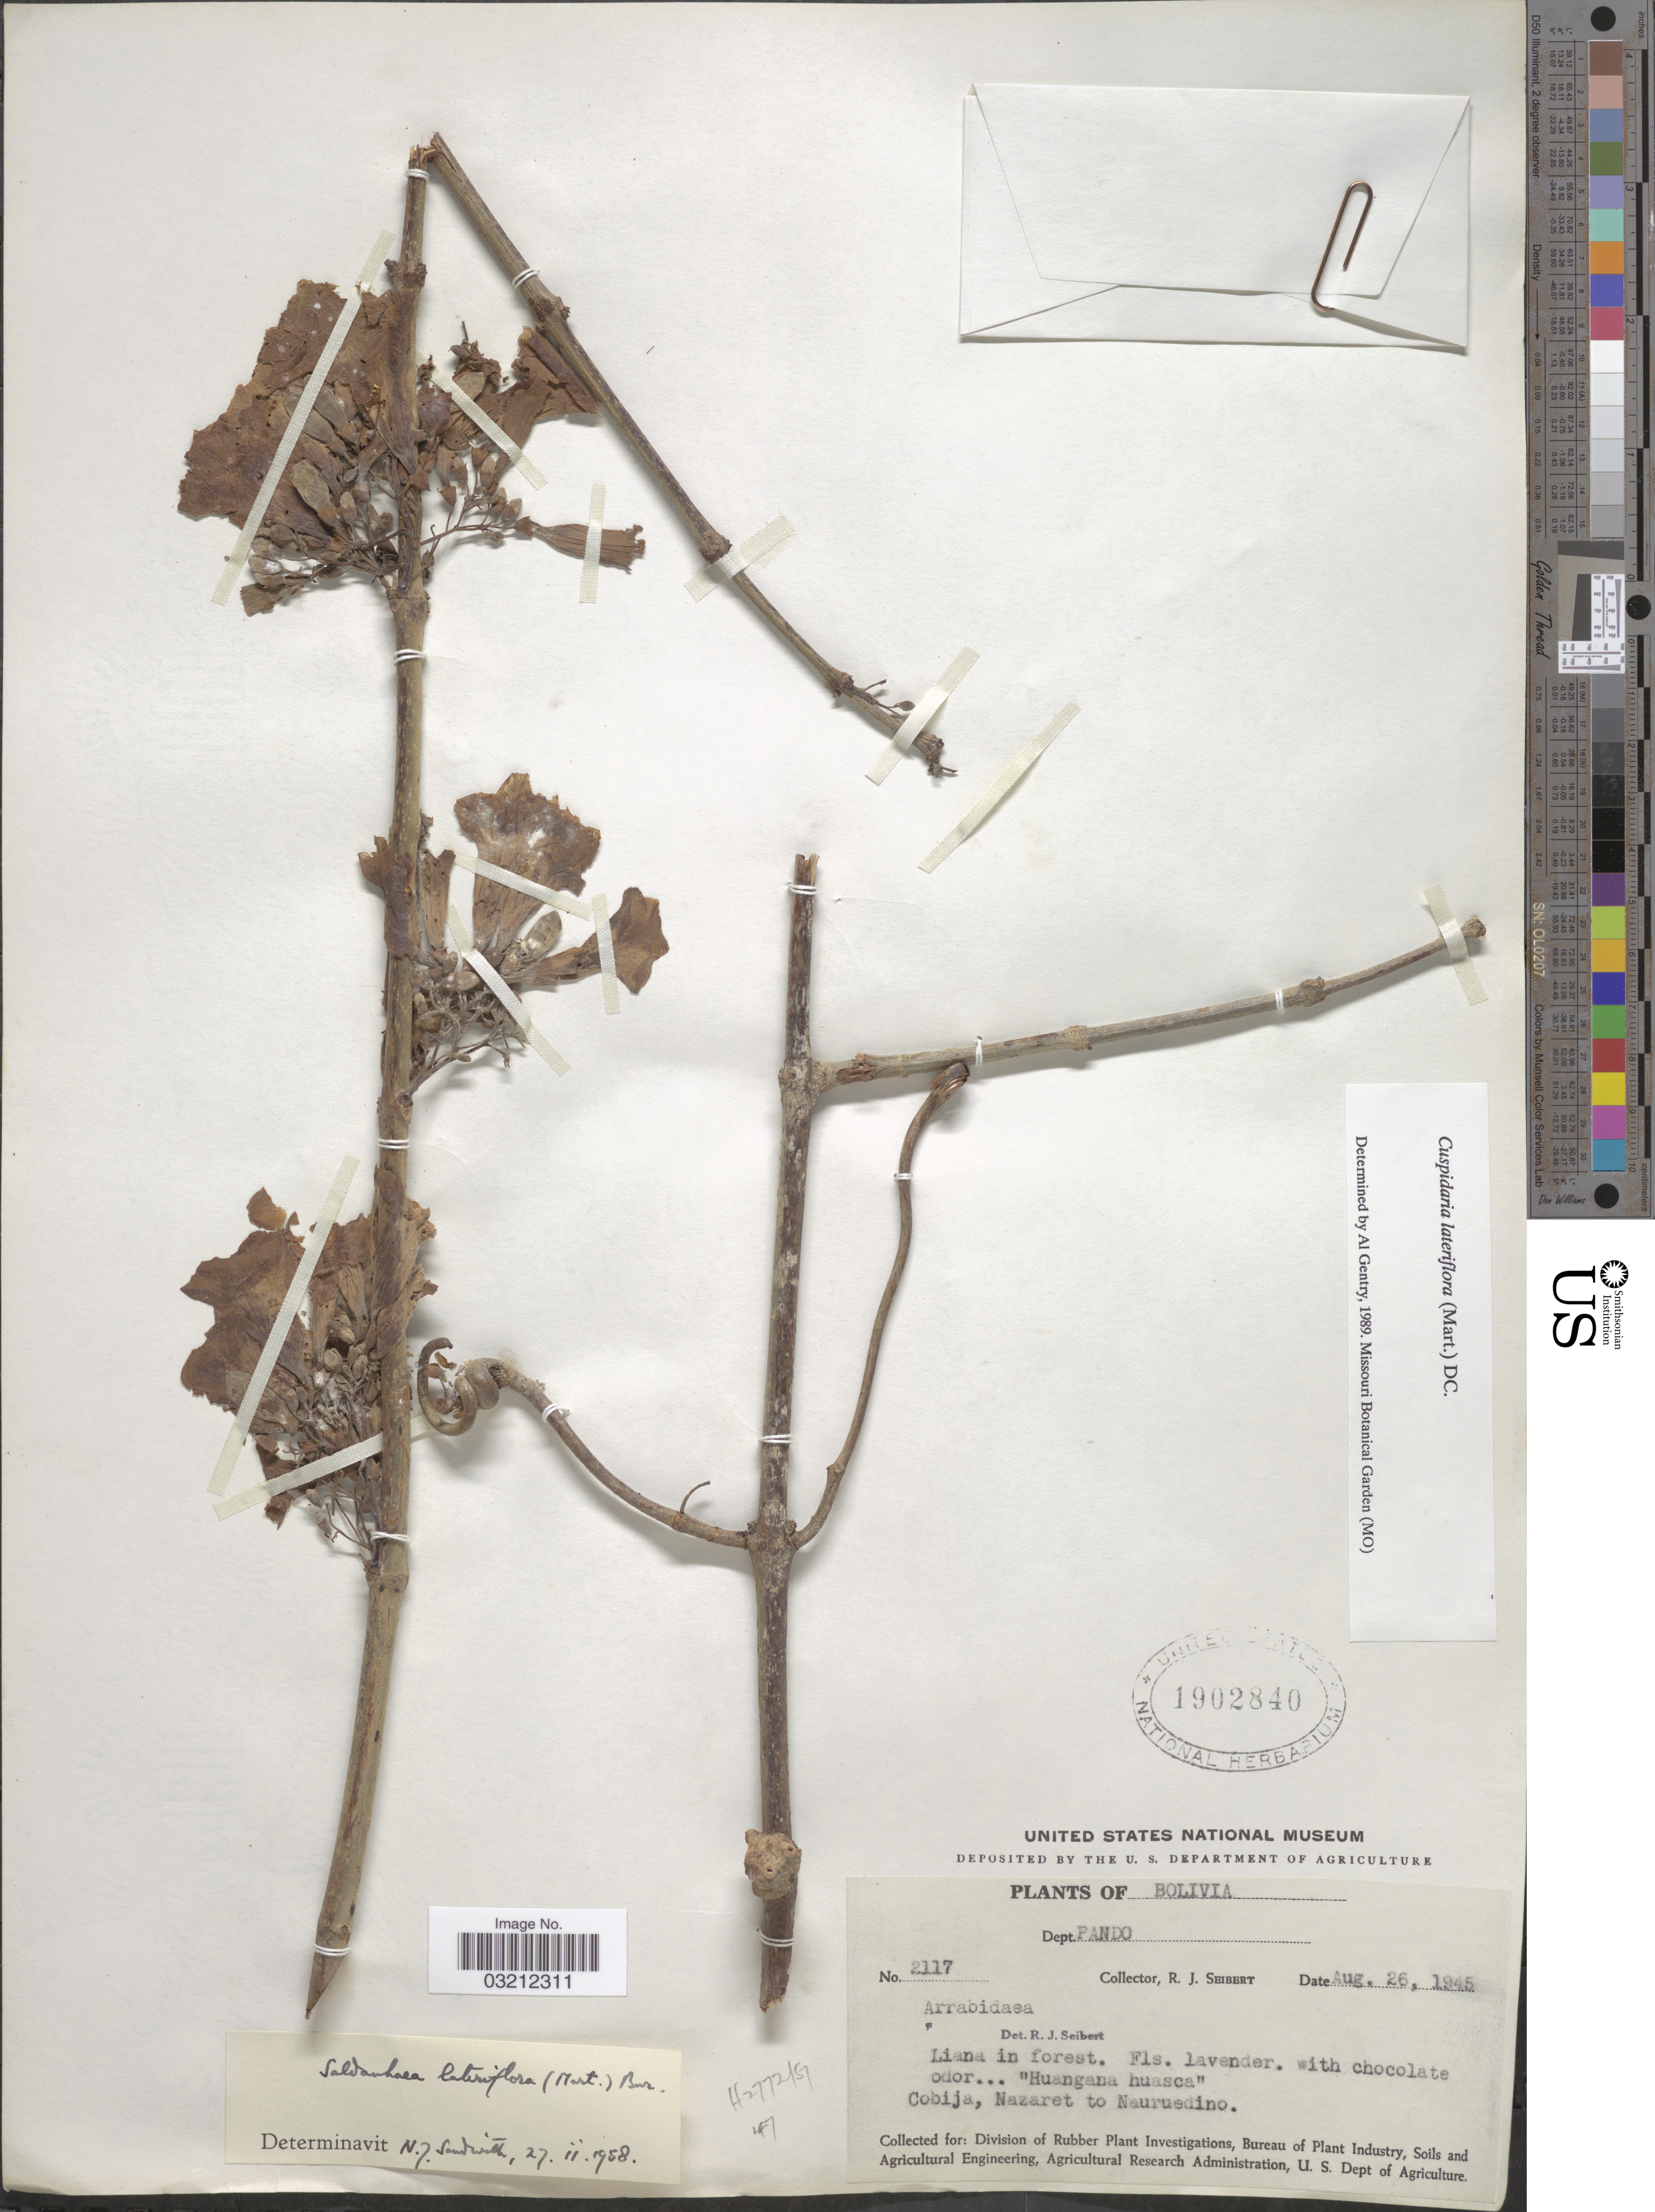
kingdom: Plantae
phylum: Tracheophyta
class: Magnoliopsida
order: Lamiales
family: Bignoniaceae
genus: Cuspidaria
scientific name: Cuspidaria lateriflora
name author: (Mart.) DC.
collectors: R. J. Seibert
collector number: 2117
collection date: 1945-08-26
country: Bolivia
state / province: Pando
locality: Dept. Pando. Cobija, Nazaret to Nauruedino.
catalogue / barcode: US 1902840